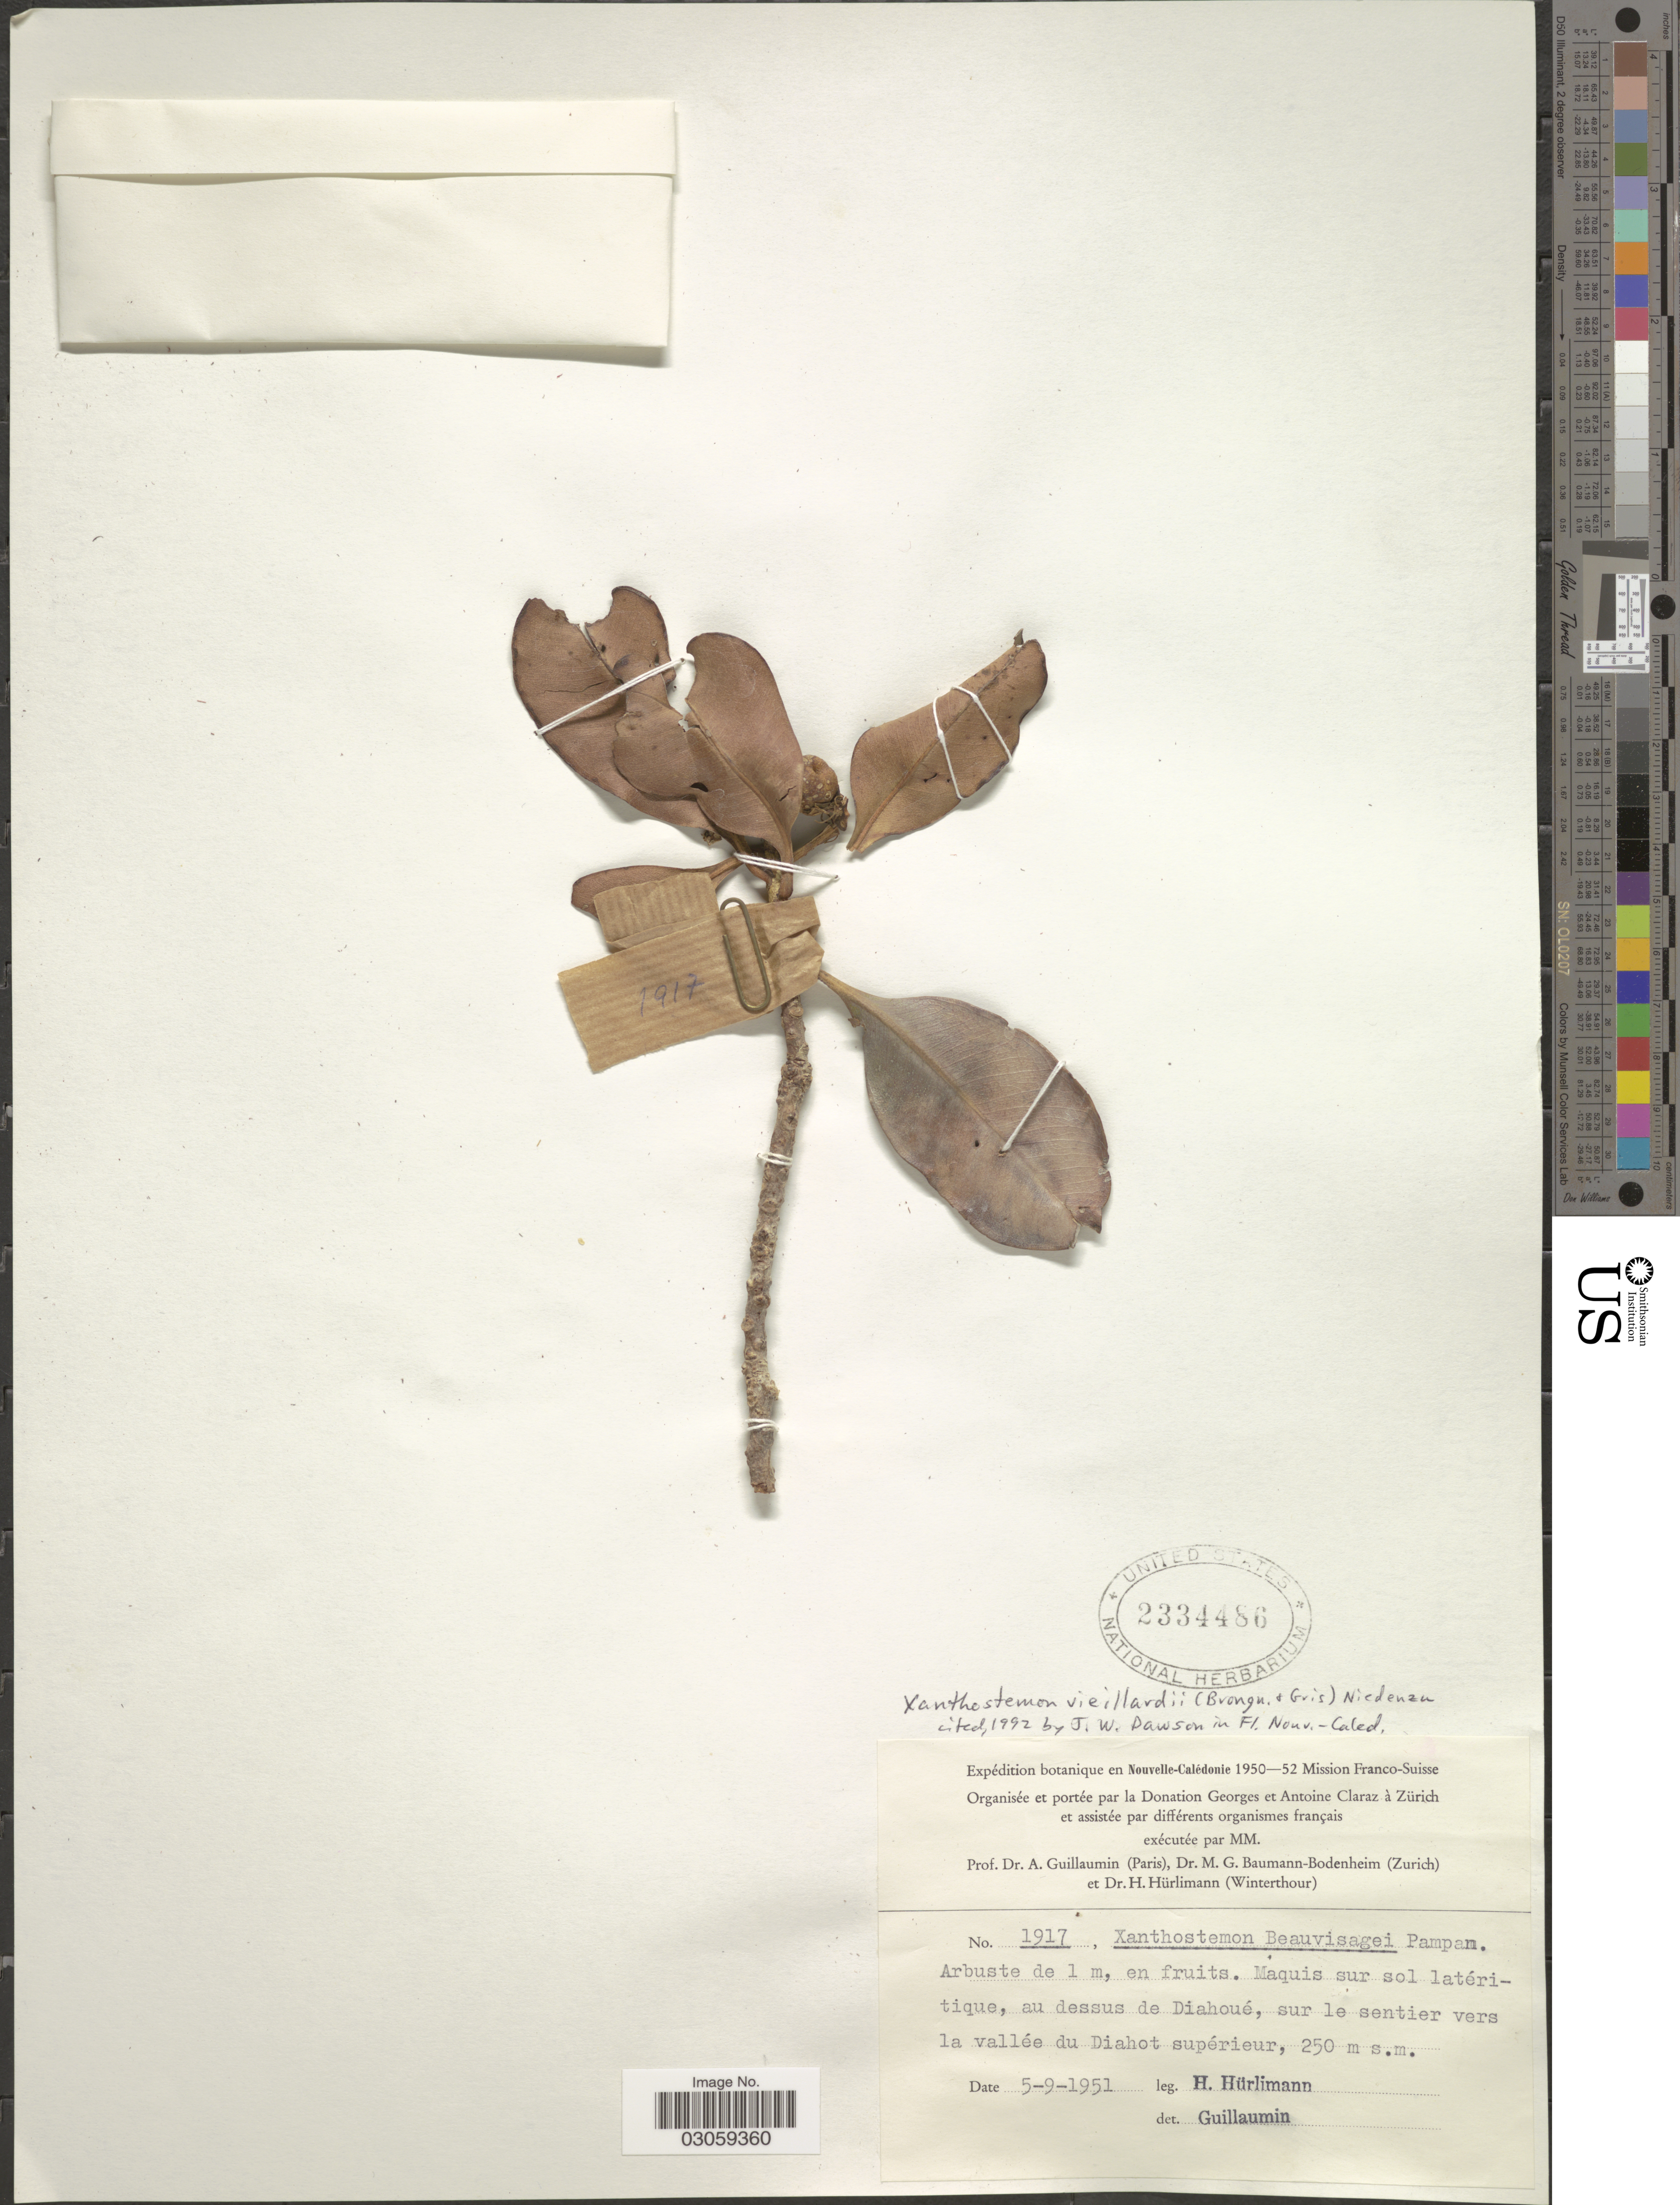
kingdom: Plantae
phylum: Tracheophyta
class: Magnoliopsida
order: Myrtales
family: Myrtaceae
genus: Xanthostemon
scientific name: Xanthostemon vieillardii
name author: (Brongn. & Gris) Nied.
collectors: H. Hürlimann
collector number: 1917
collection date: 1951-09-05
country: New Caledonia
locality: En Nouvelle-Calédonie. Maquis sur sol latéritique, au dessus de Diahoué, sur le sentier vers la vallée du Diahot supérieur.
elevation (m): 250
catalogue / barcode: US 2334486